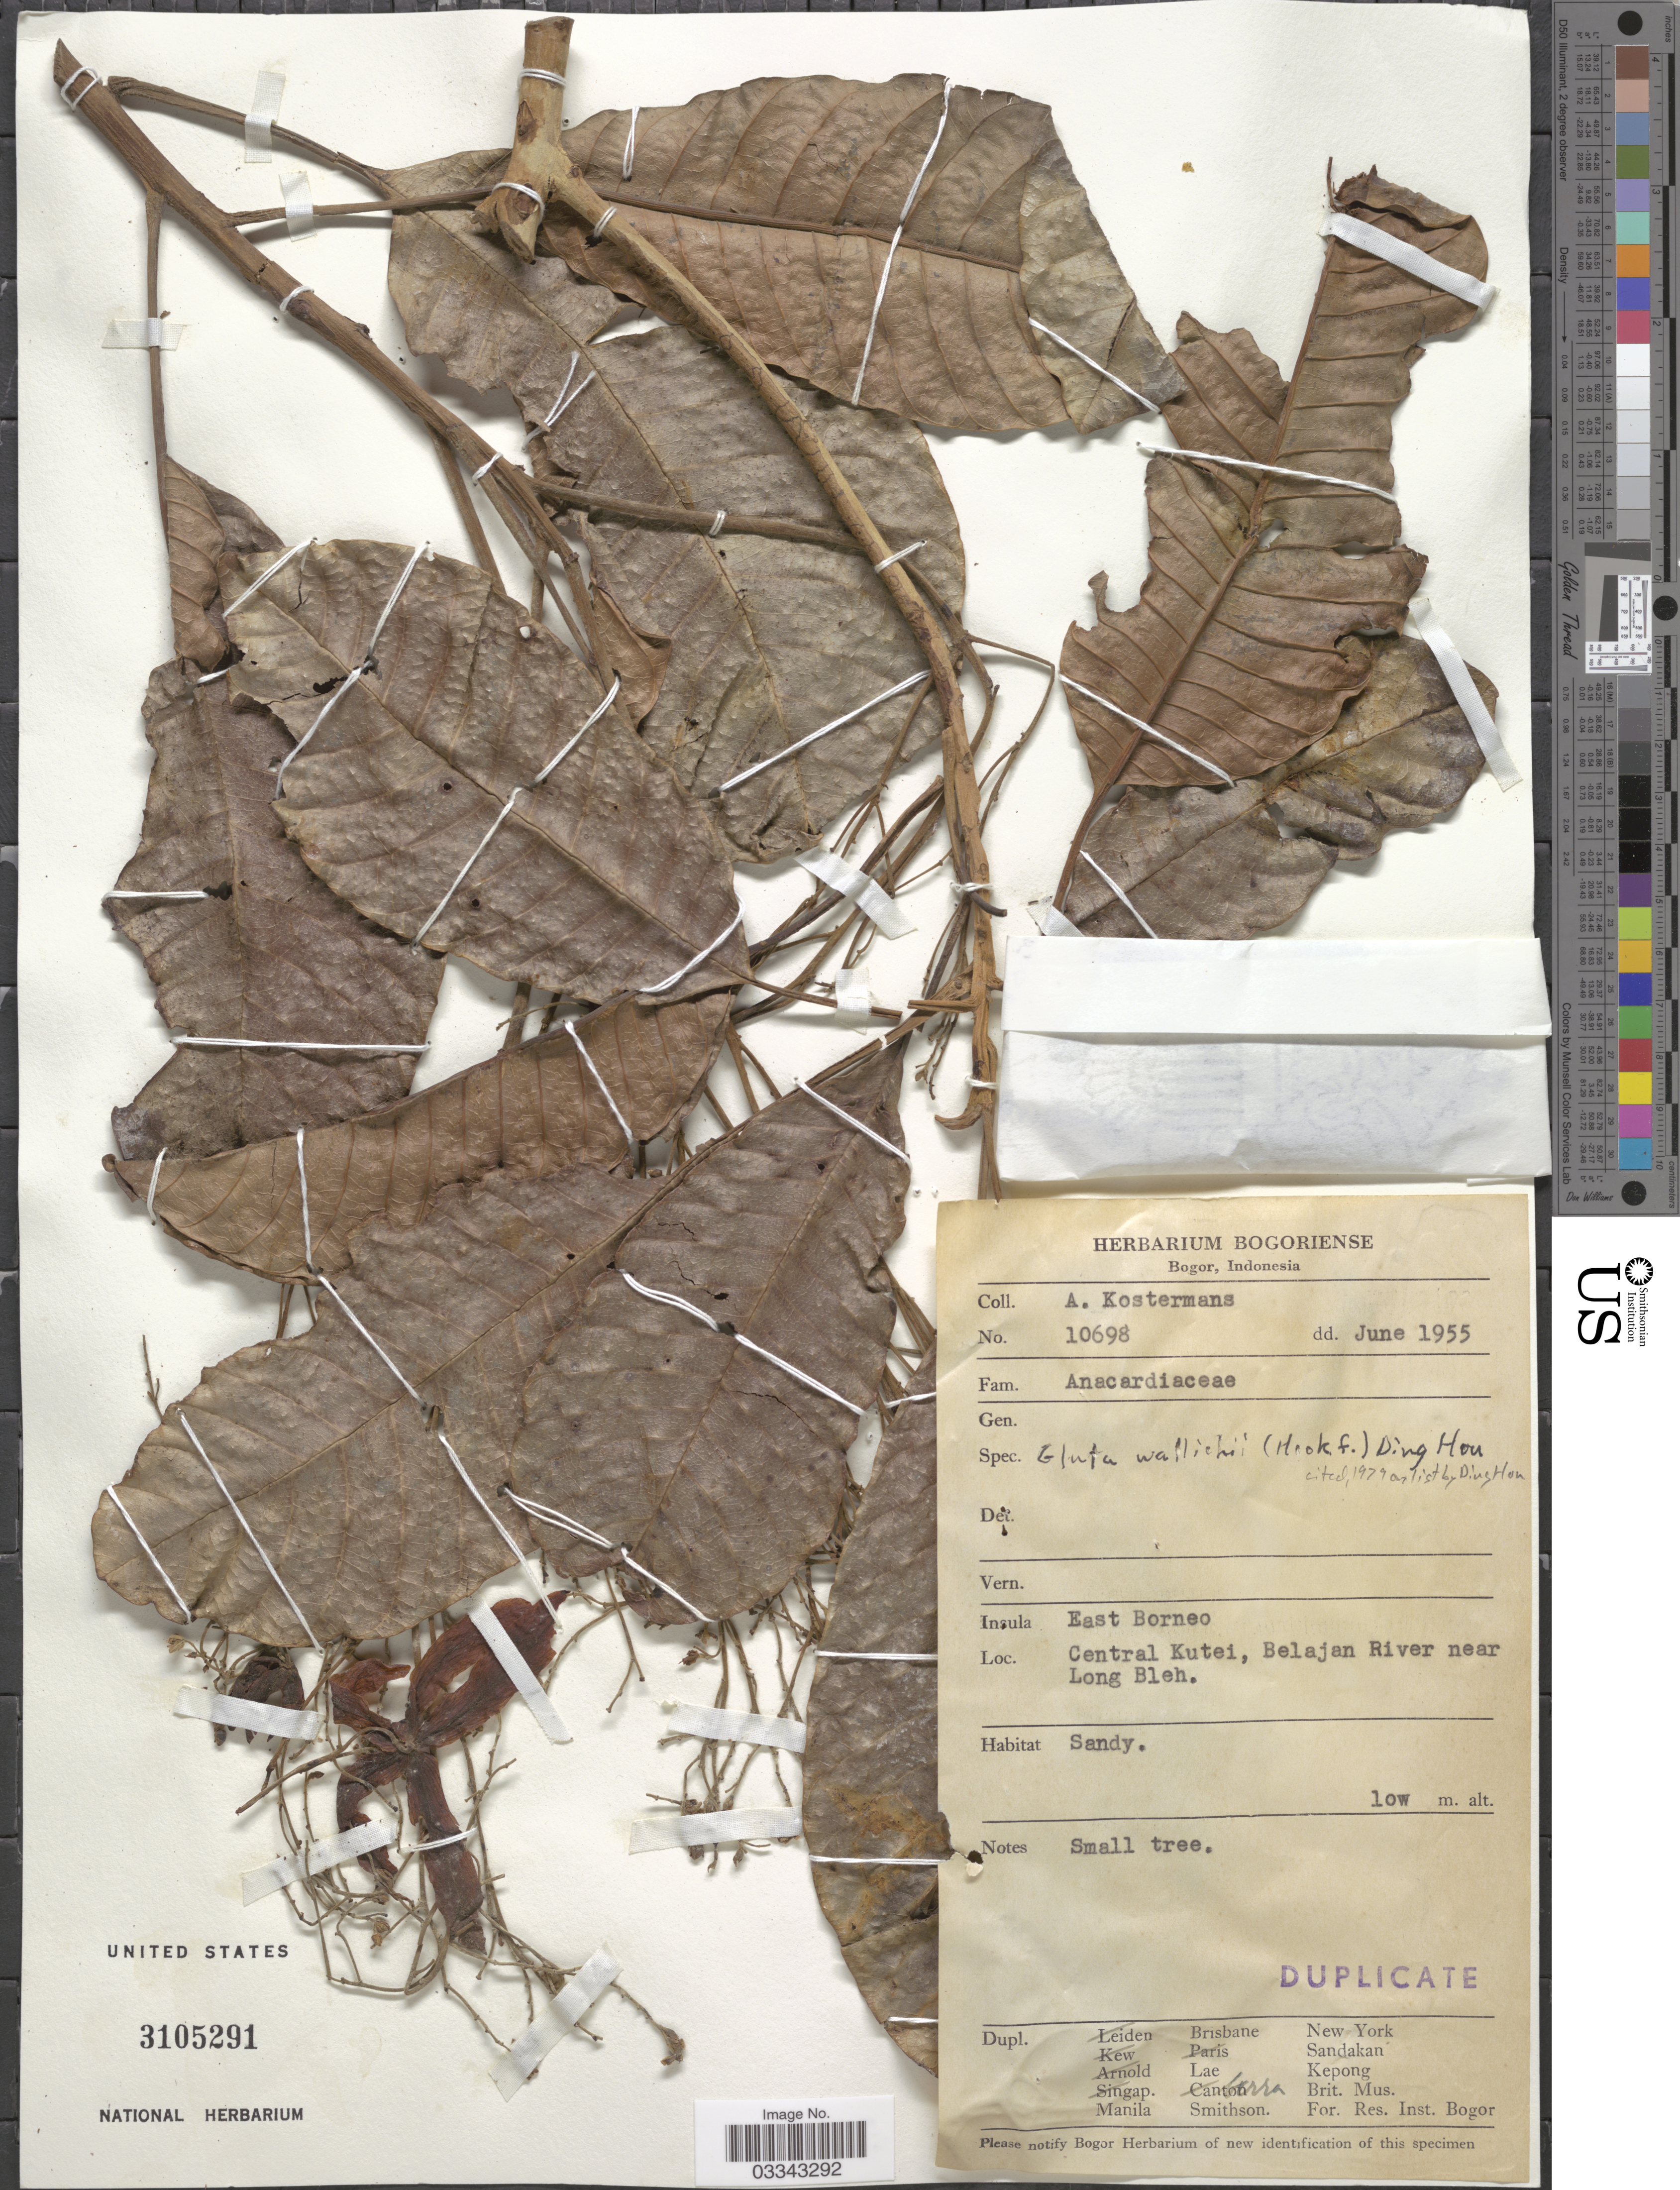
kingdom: Plantae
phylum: Tracheophyta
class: Magnoliopsida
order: Sapindales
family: Anacardiaceae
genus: Gluta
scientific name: Gluta wallichii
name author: (Hook. f.) Ding Hou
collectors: A. J. G. Kostermans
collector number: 10698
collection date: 1955-06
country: Indonesia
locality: Insula East Borneo. Central Kutei, Belajan River near Long Bleh.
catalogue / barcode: US 3105291